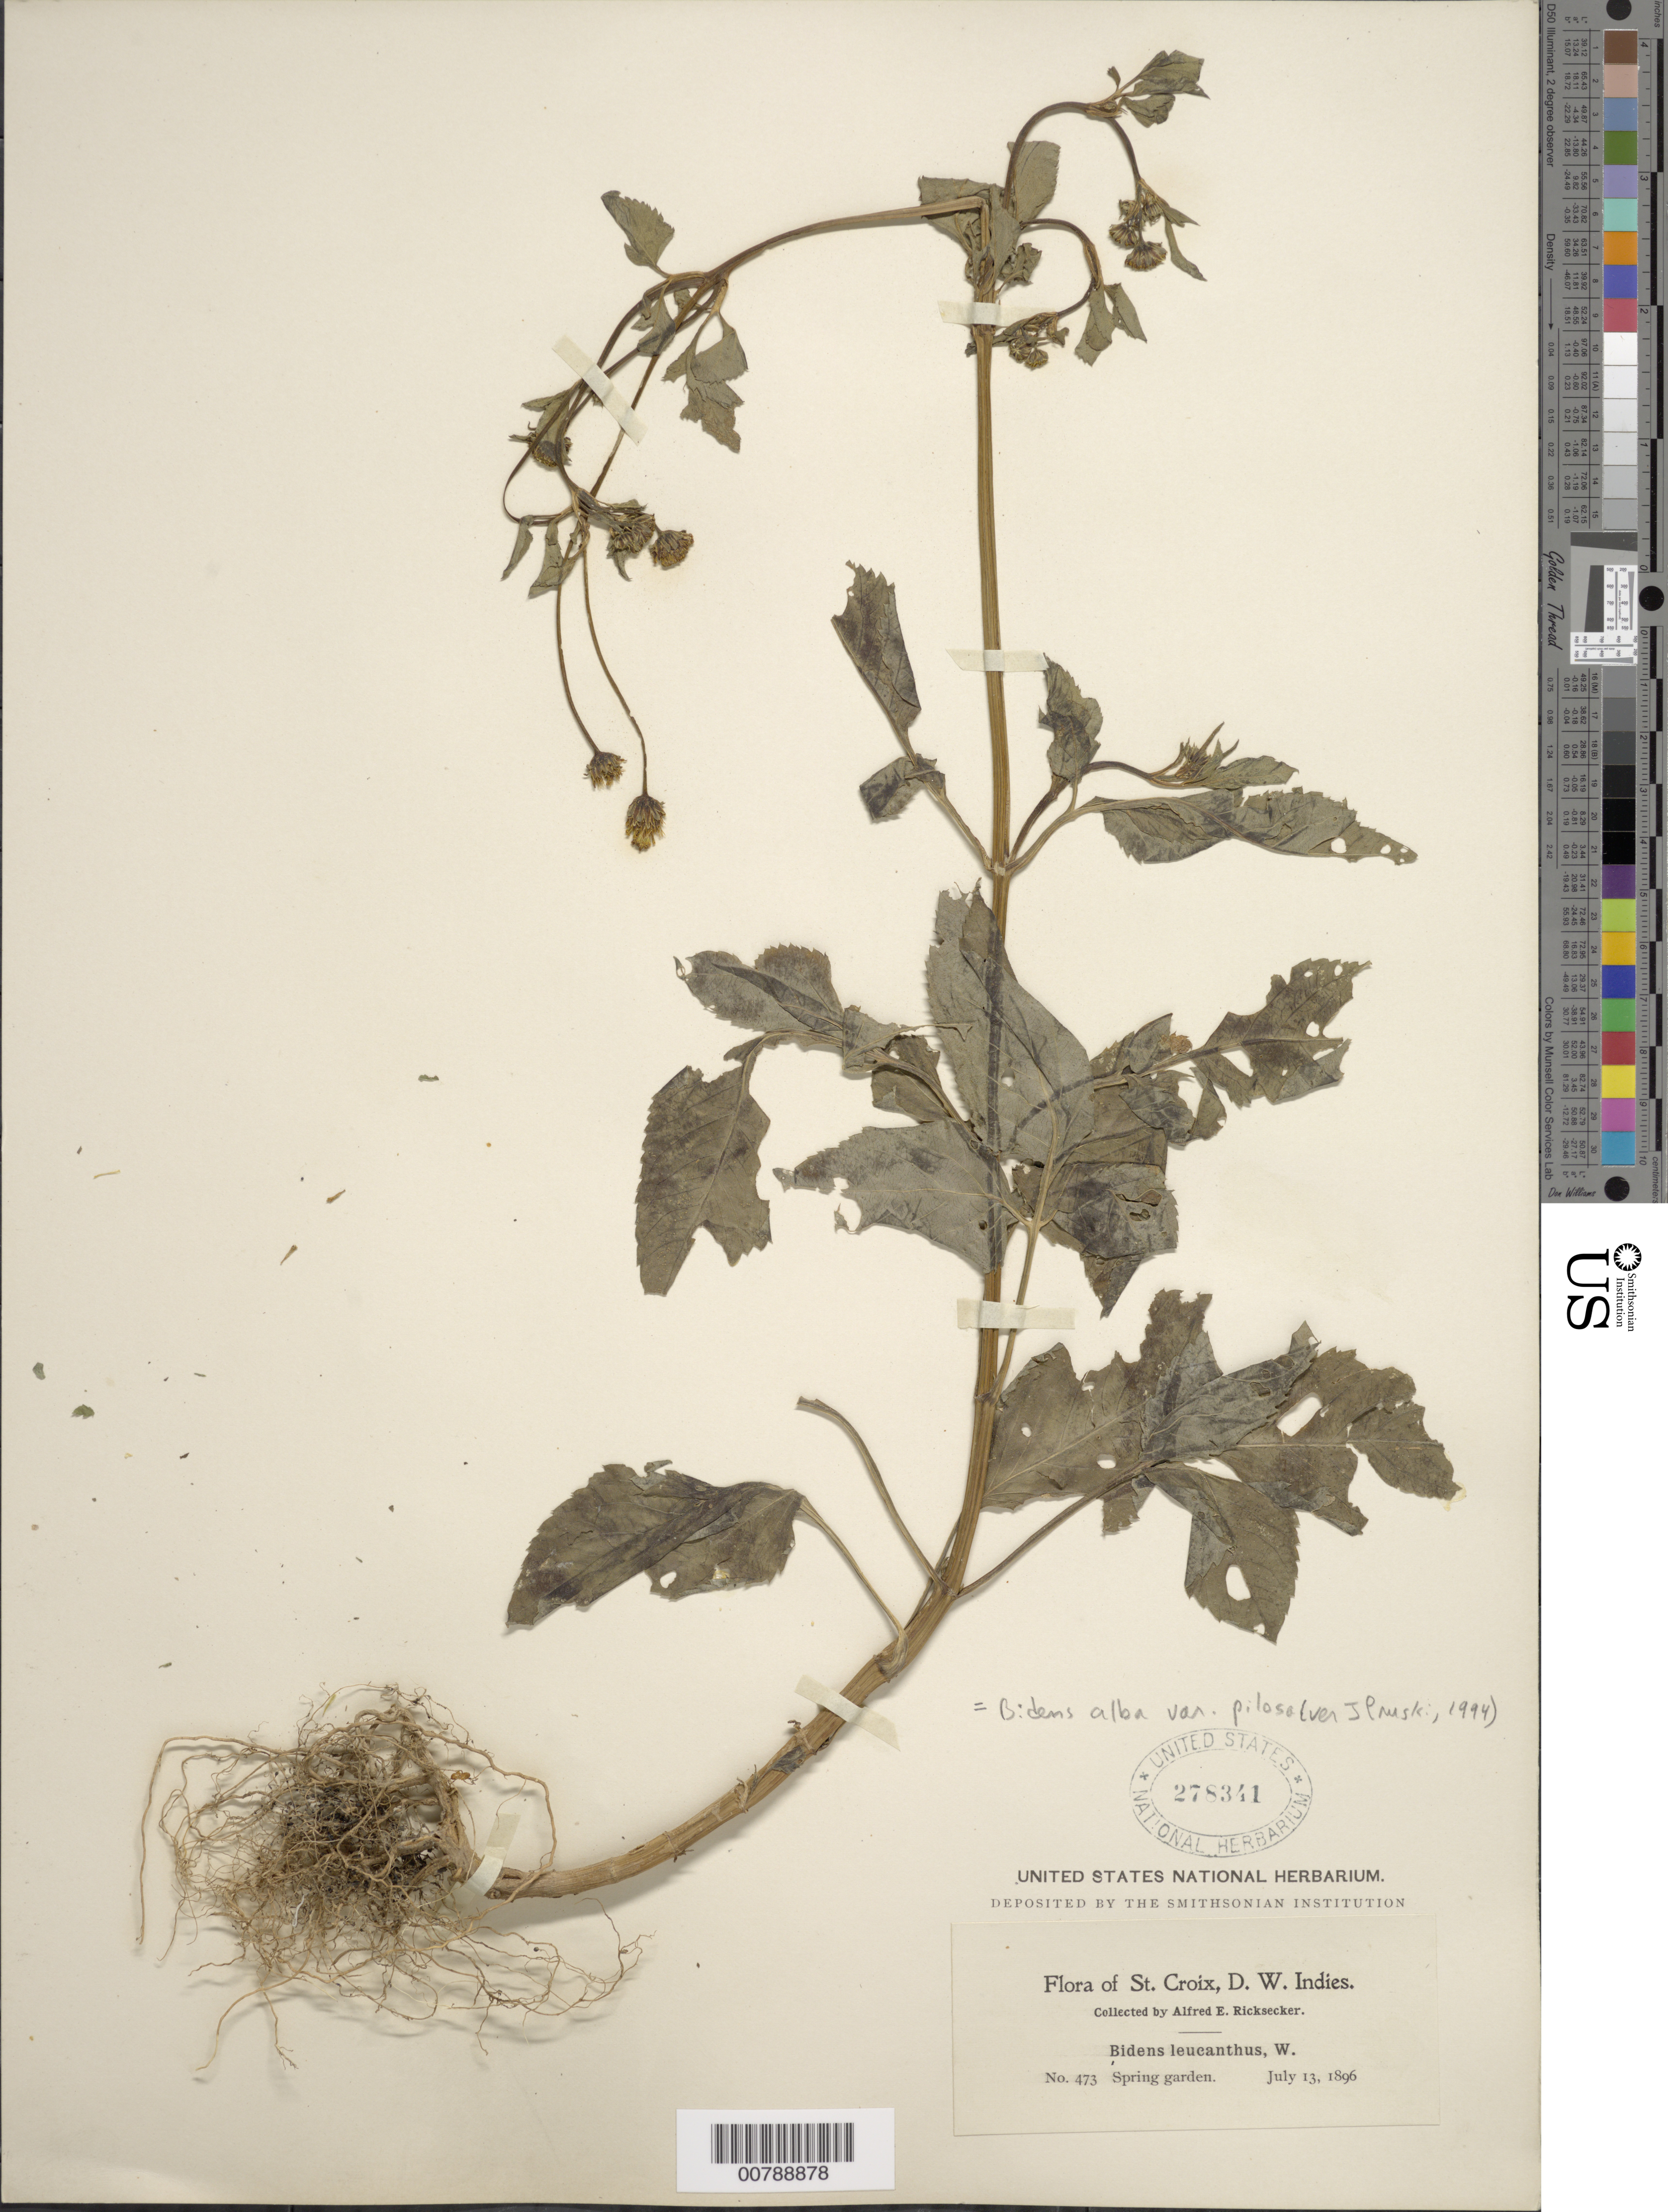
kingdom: Plantae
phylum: Tracheophyta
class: Magnoliopsida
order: Asterales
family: Asteraceae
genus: Bidens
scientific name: Bidens alba var. radiata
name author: (Sch. Bip.) R.E. Ballard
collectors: A. E. Ricksecker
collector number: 473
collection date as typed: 13 Jul 1896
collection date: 1896-07-13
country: U.S. Virgin Islands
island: St. Croix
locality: Spring Garden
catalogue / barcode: US 278341